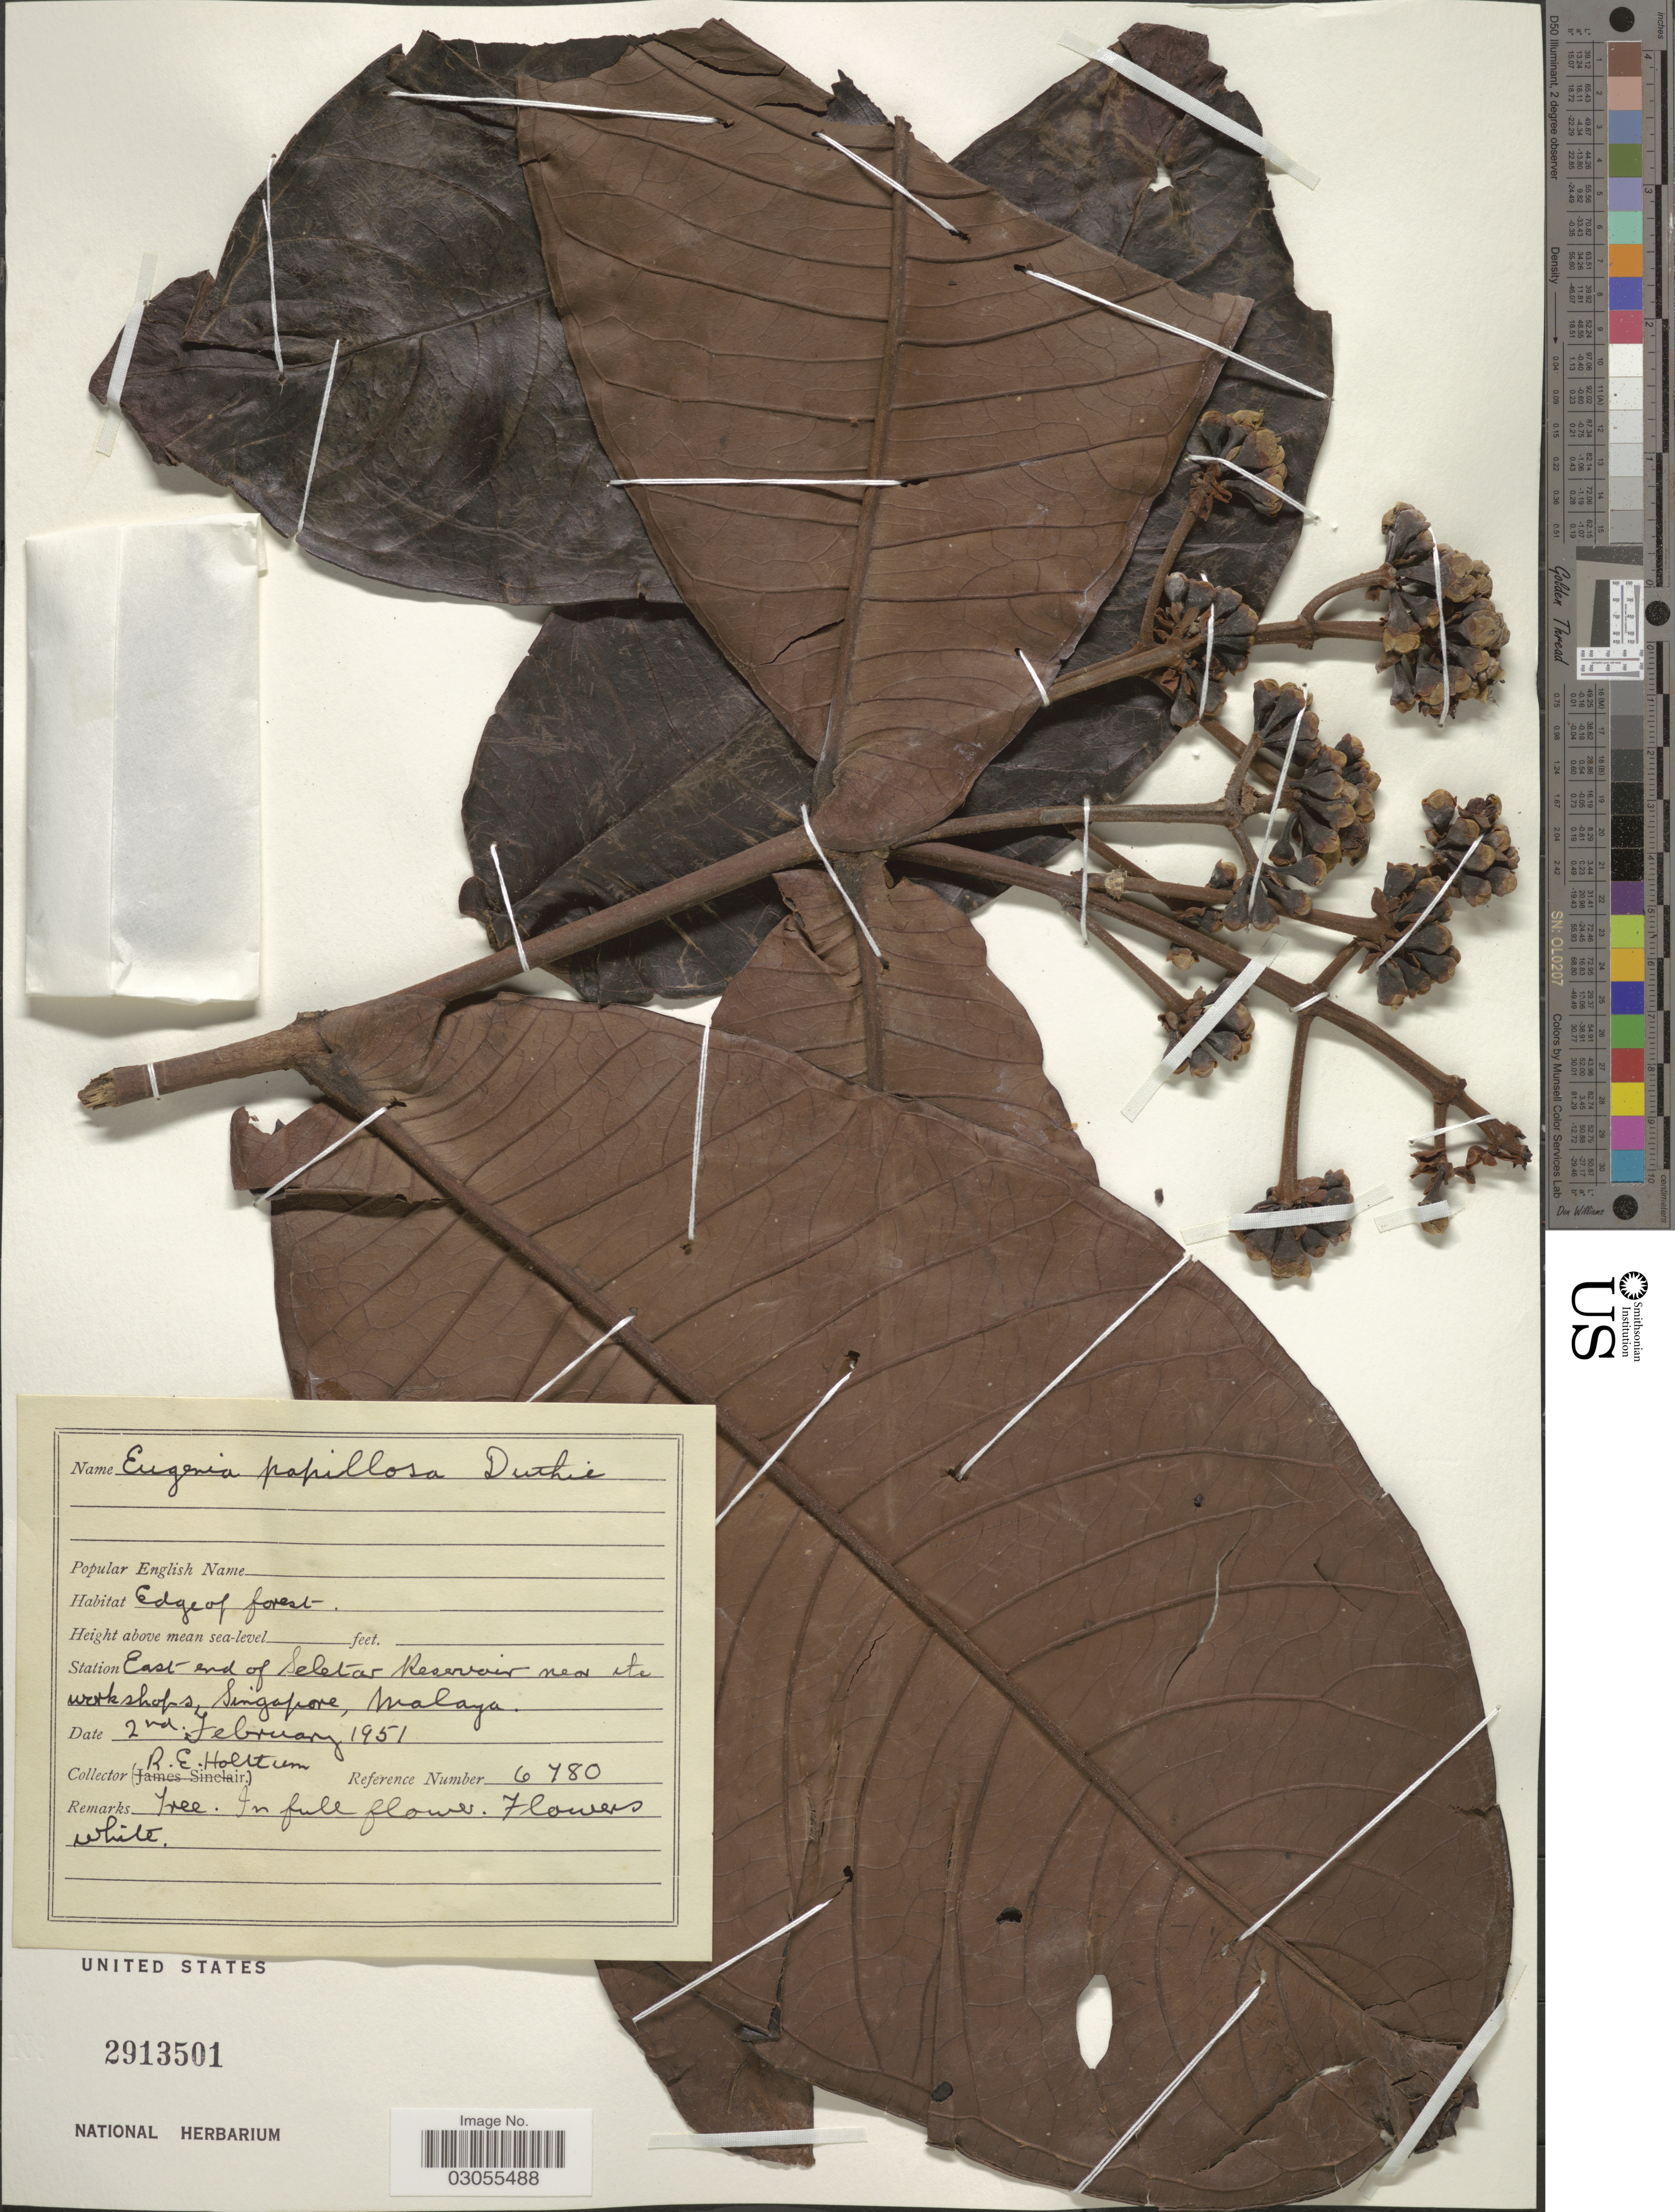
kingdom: Plantae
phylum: Tracheophyta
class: Magnoliopsida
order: Myrtales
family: Myrtaceae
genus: Syzygium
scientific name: Syzygium papillosum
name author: (Duthie) Merr. & L.M. Perry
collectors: R. E. Holttum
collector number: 6780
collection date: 1951-02-02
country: Singapore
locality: East end of Seletar Reservoir near etc [interpreted] workshops, Malaya.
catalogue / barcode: US 2913501